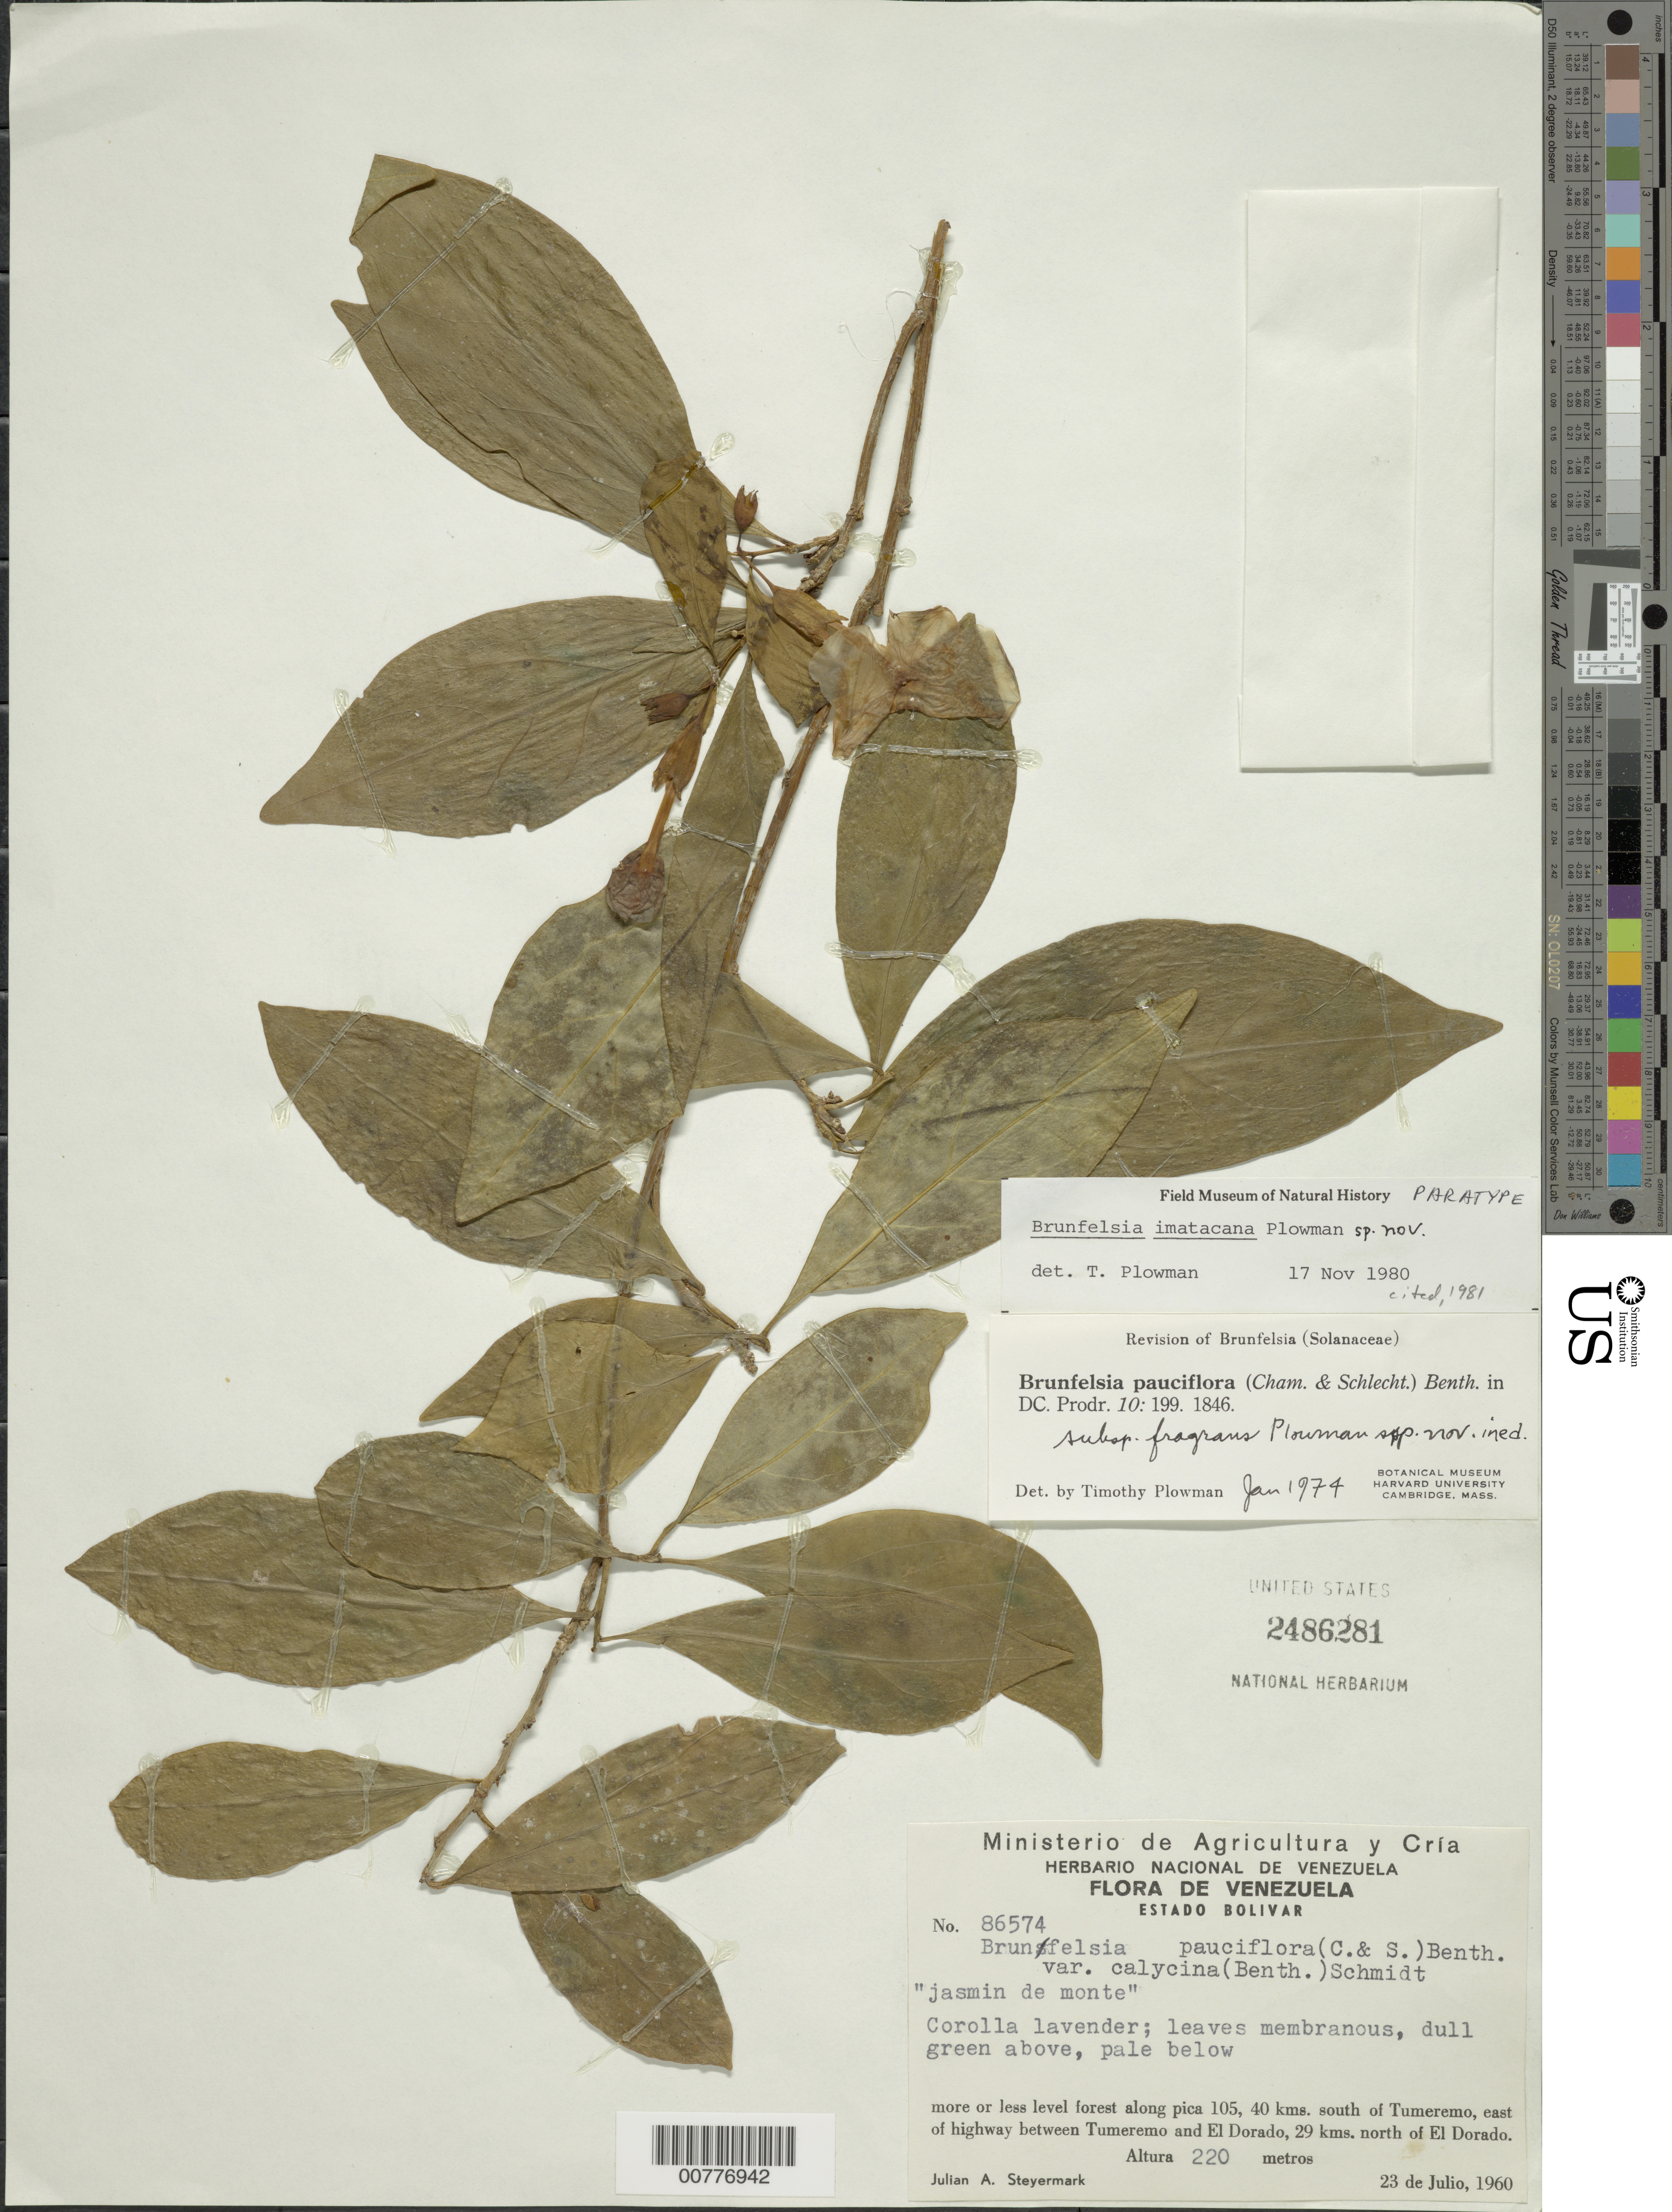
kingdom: Plantae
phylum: Tracheophyta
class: Magnoliopsida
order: Solanales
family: Solanaceae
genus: Brunfelsia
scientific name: Brunfelsia imatacana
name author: Plowman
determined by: Plowman, Timothy C.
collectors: J. Steyermark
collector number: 86574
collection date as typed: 23-Jul-60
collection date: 1960-07-23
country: Venezuela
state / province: Bolívar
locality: Pica 105, 40 km S of Tumeremo, E of highway, between Tumeremo and el Dorado, 29 km N of El Dorado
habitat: More or less level forest along road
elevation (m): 220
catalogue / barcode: US 2486281